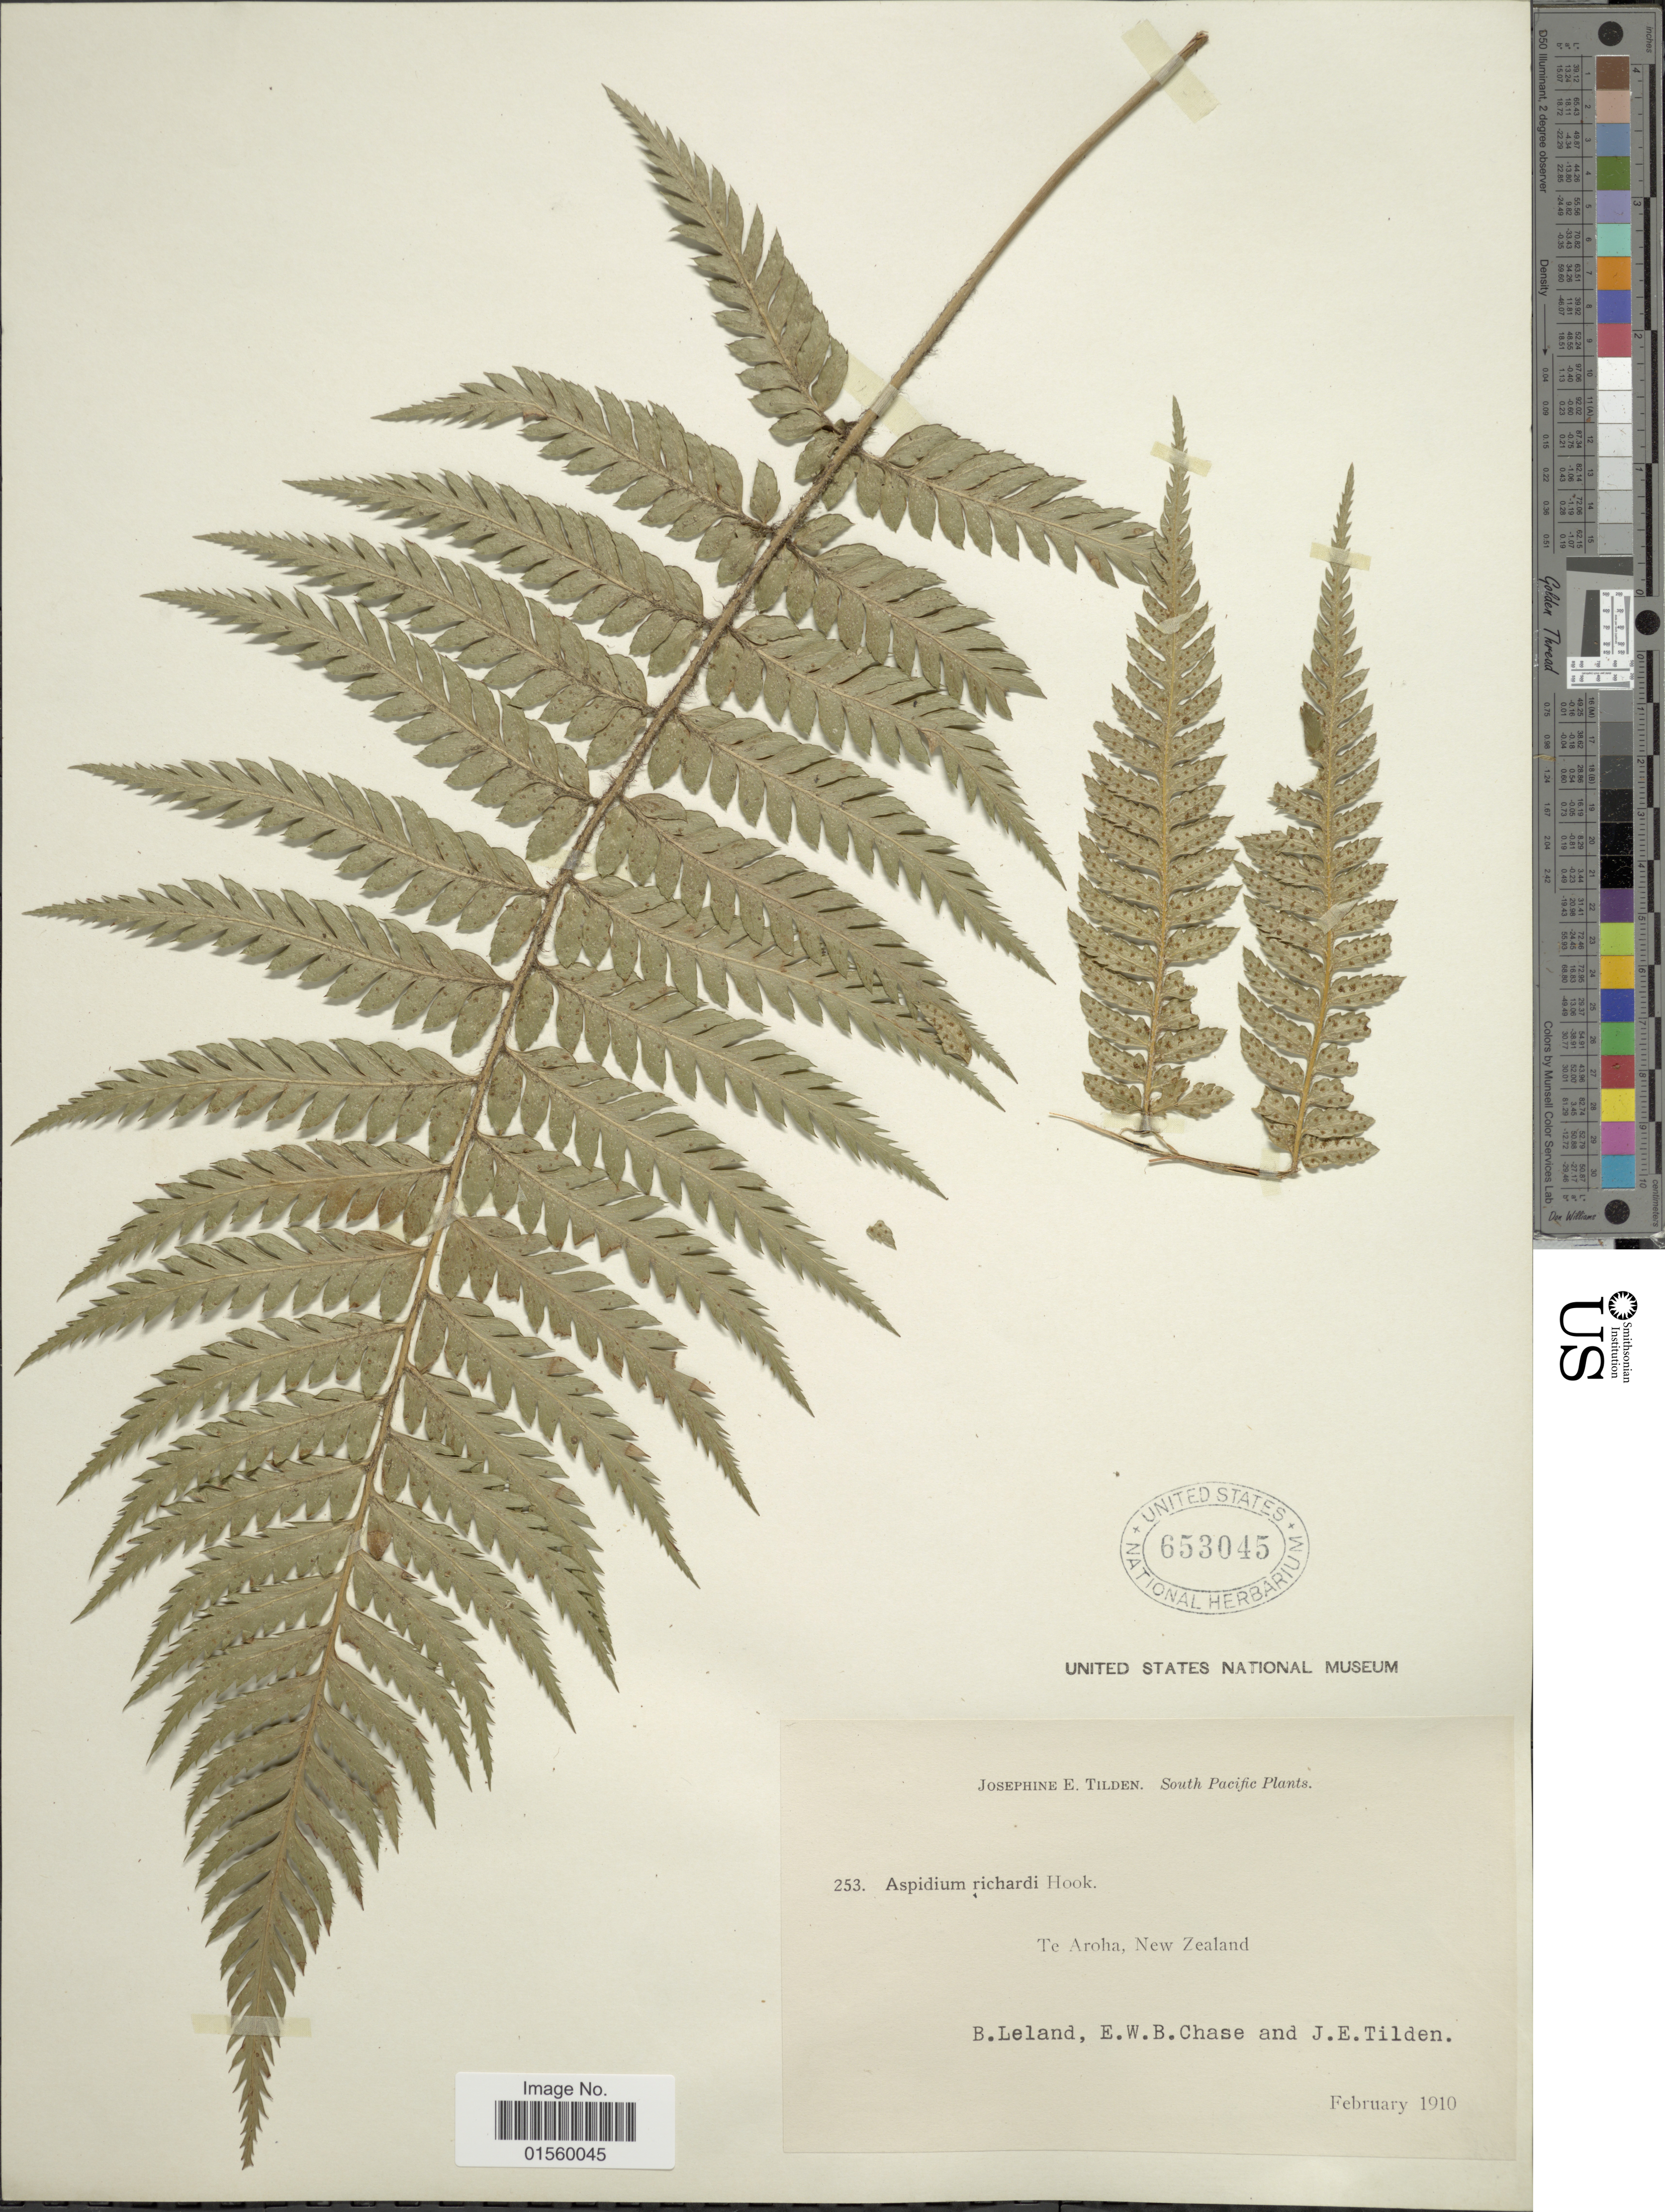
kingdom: Plantae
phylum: Tracheophyta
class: Polypodiopsida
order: Polypodiales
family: Dryopteridaceae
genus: Polystichum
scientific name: Polystichum richardii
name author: J. Sm.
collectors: B. Leland, E. W. Chase & J. E. Tilden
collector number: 253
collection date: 1910-02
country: New Zealand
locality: South Pacific, Te Aroha, New Zealand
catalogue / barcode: US 653045